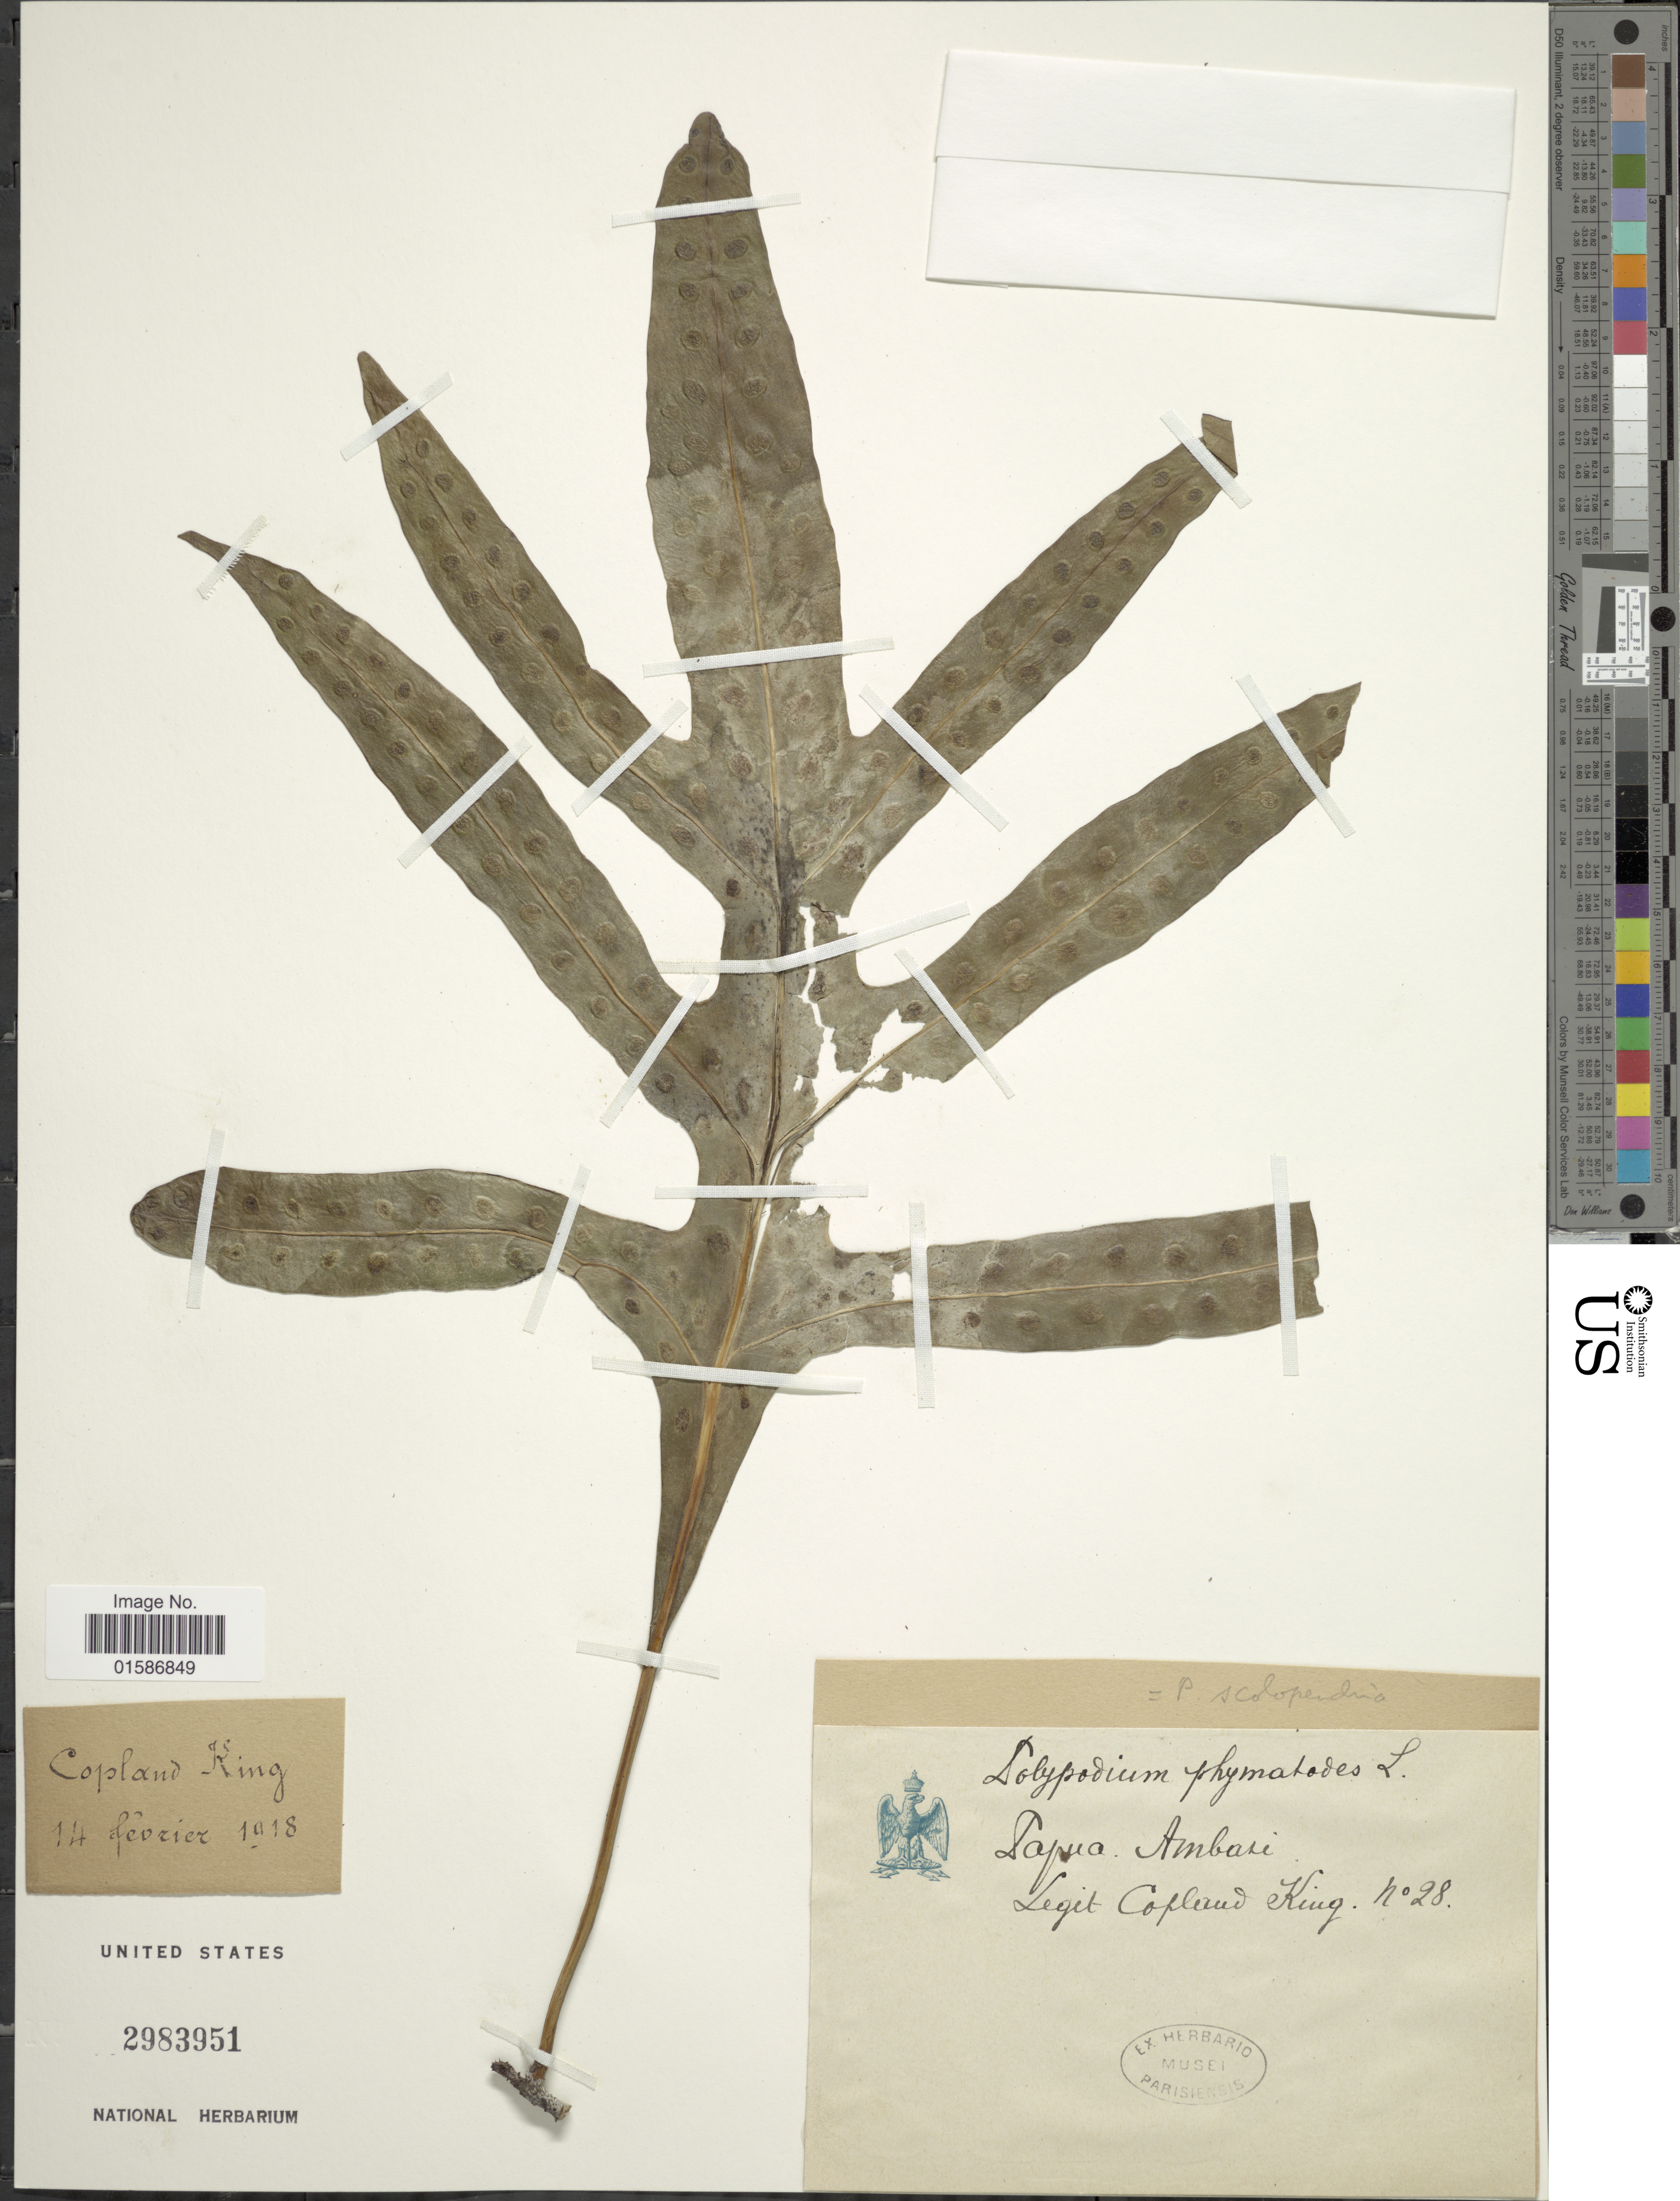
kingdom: Plantae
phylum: Tracheophyta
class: Polypodiopsida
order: Polypodiales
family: Polypodiaceae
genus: Microsorum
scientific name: Microsorum scolopendria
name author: (Burm. f.) Copel.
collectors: C. King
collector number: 28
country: Papua New Guinea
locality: Ambani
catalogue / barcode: US 2983951